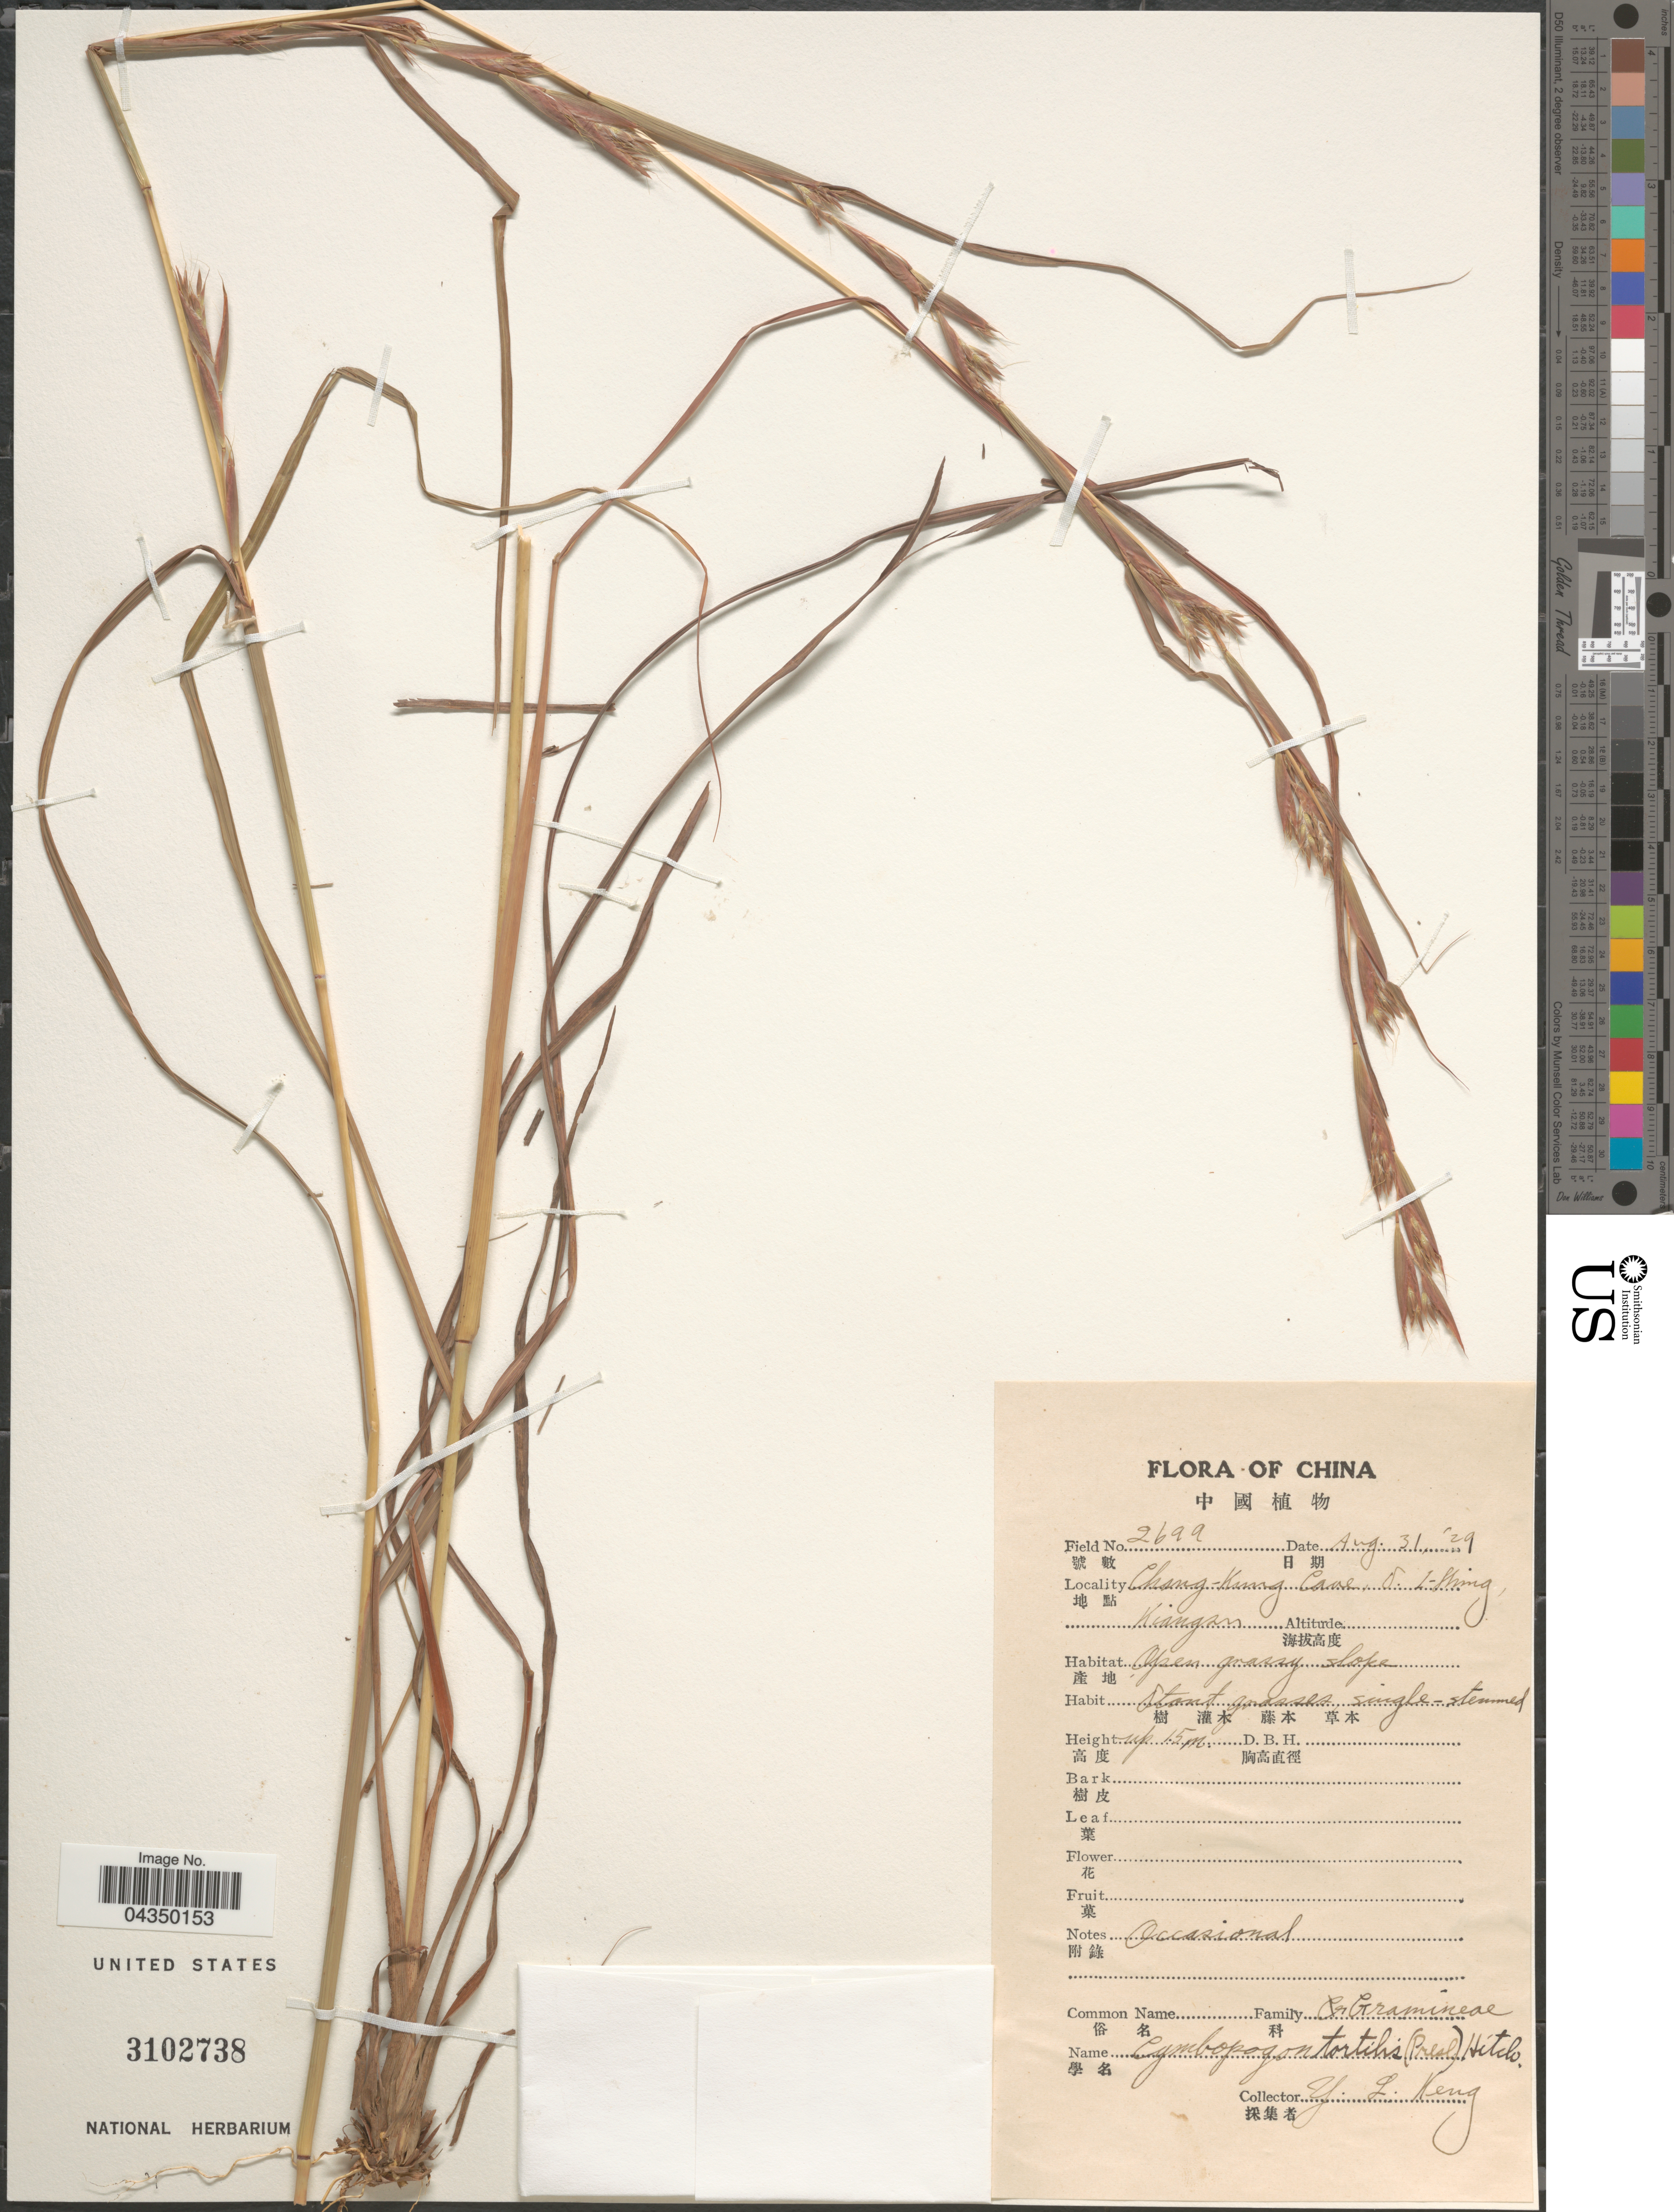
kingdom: Plantae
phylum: Tracheophyta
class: Liliopsida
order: Poales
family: Poaceae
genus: Cymbopogon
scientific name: Cymbopogon tortilis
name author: (J. Presl) A. Camus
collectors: Y. L. Keng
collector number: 2699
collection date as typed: Transcribed d/m/y: 31/8/29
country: China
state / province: Jiangsu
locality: Chang-Kung Cave, S. I-Shing, Kiangsu. X.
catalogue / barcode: US 3102738